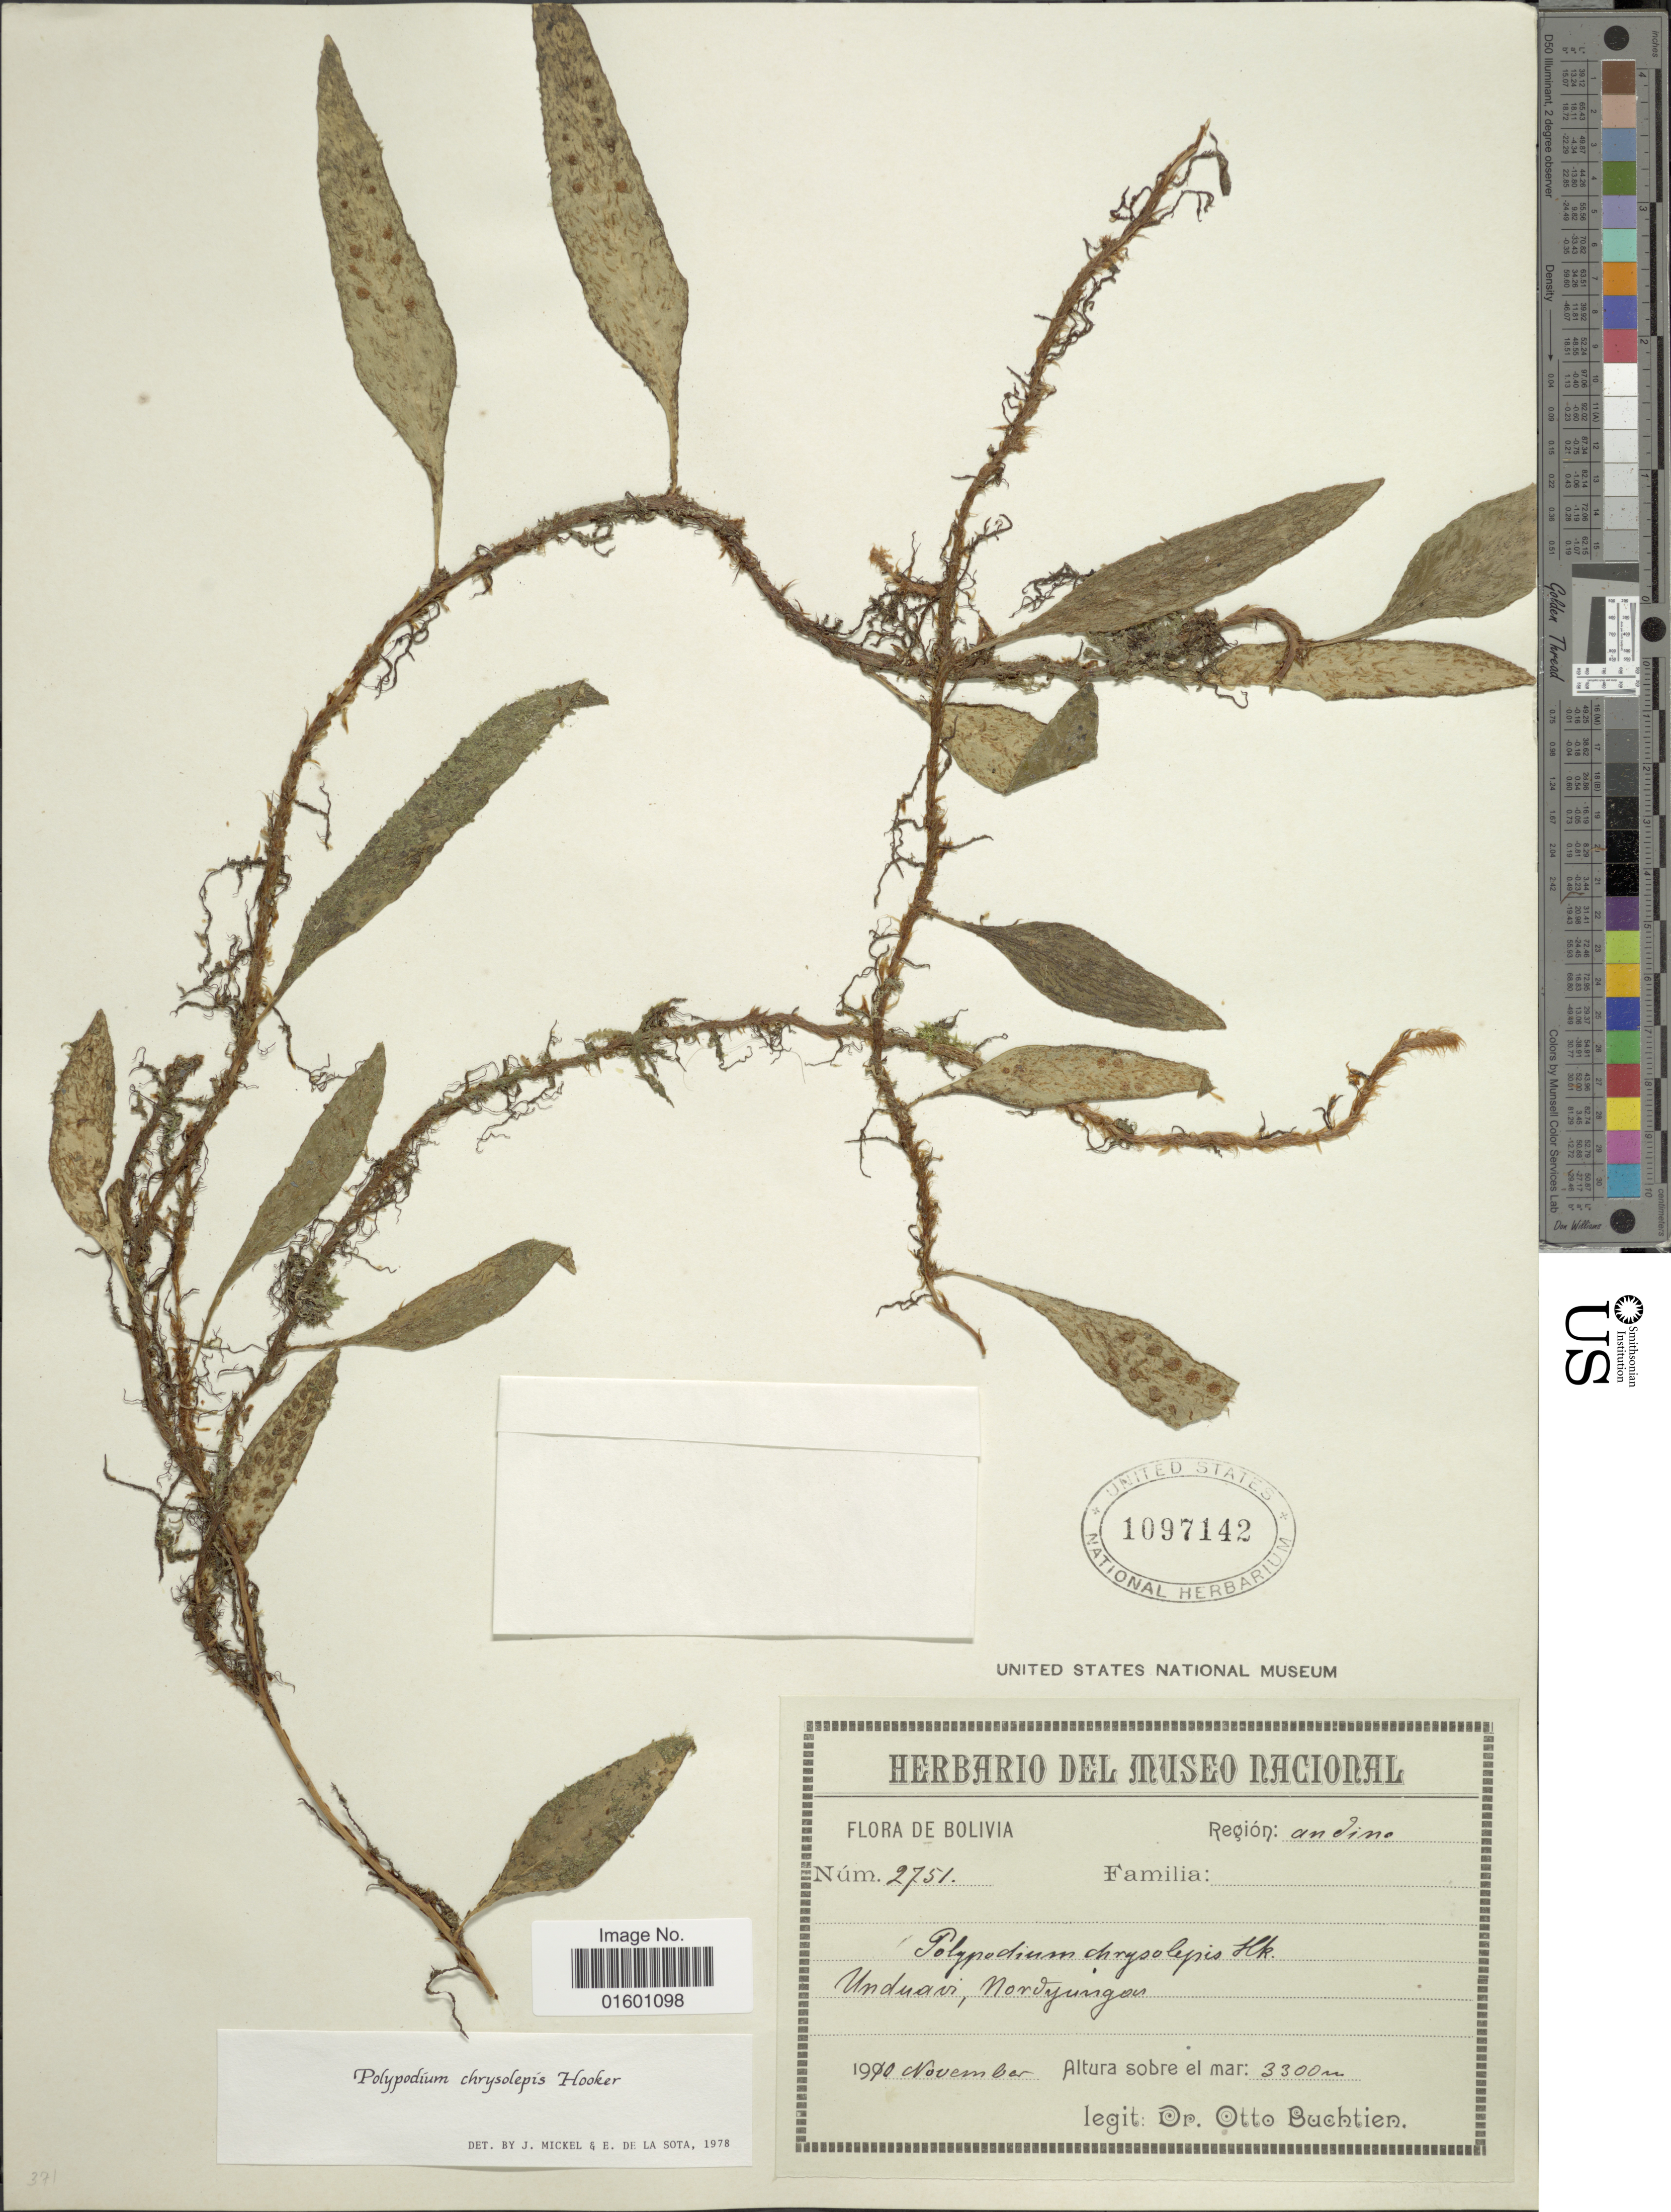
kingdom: Plantae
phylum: Tracheophyta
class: Polypodiopsida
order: Polypodiales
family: Polypodiaceae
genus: Microgramma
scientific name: Microgramma chrysolepis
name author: (Hook.) Crabbe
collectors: O. Buchtien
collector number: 2751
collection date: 1910-11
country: Bolivia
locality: Region Andino, Unduavi, Nordyungas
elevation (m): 3300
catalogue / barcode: US 1097142